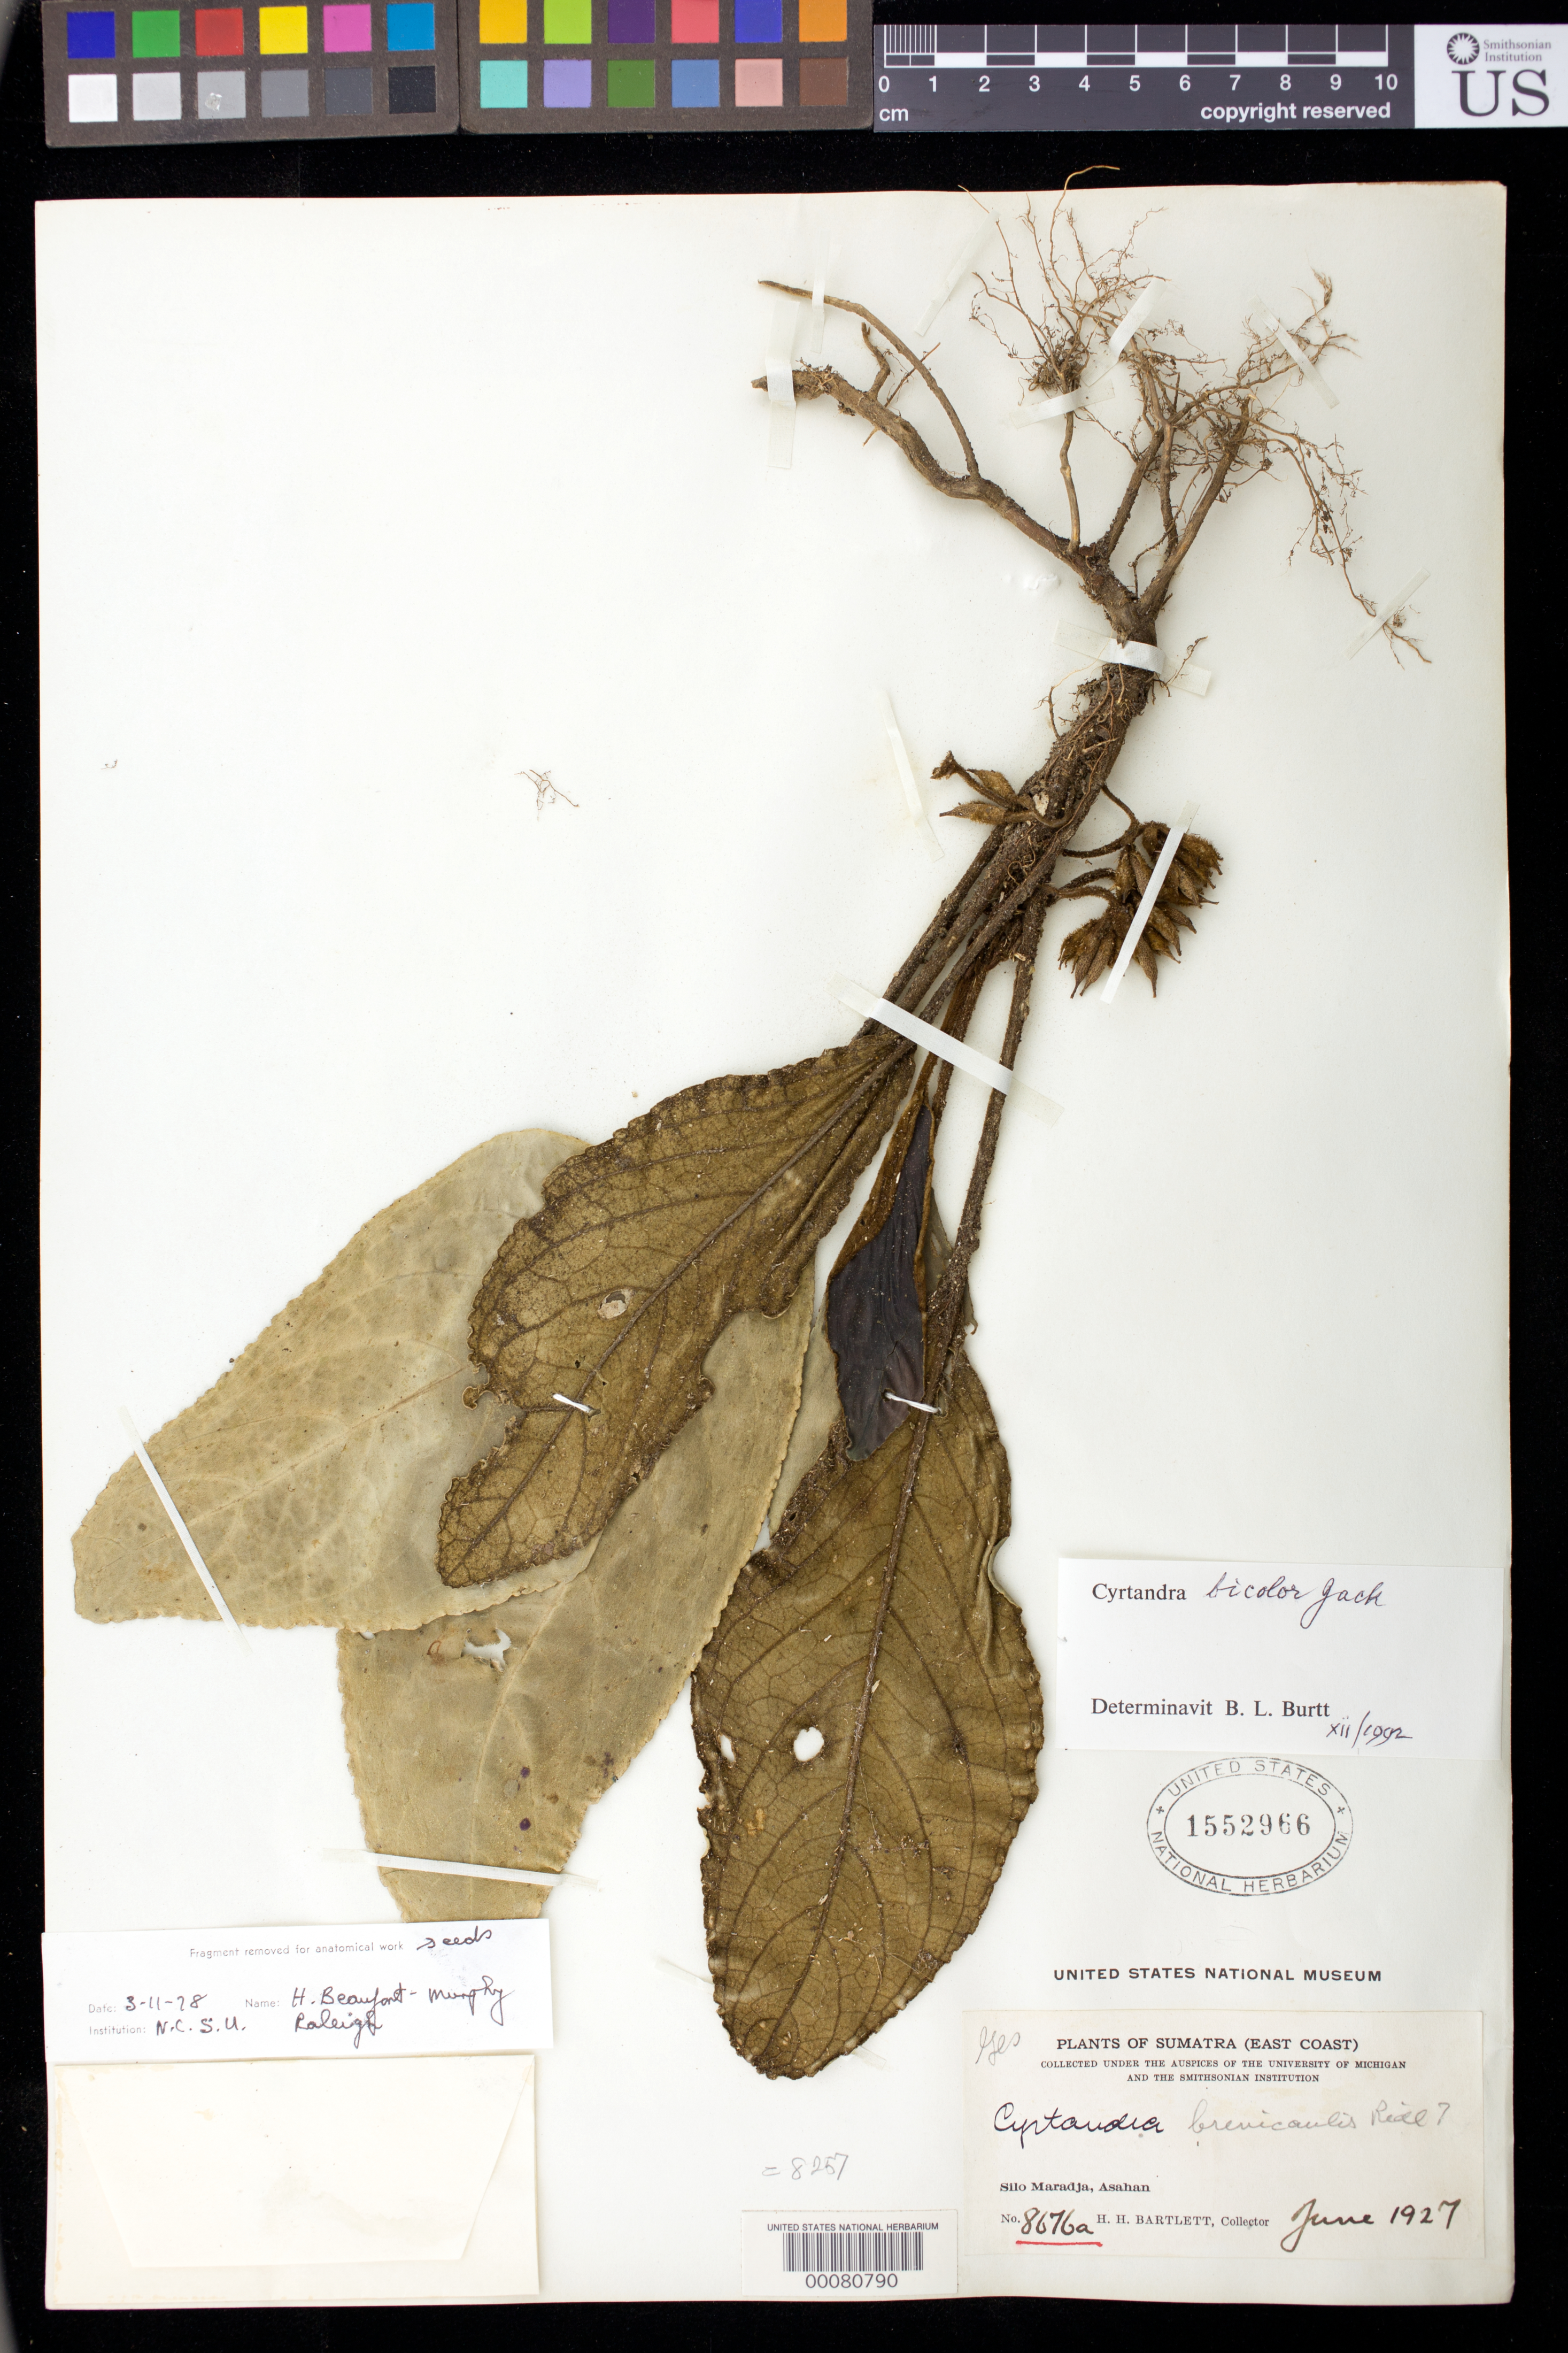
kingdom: Plantae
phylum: Tracheophyta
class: Magnoliopsida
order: Lamiales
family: Gesneriaceae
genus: Cyrtandra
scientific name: Cyrtandra bicolor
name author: Jack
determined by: Burtt, B. L.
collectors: H. H. Bartlett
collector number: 8676 A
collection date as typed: Jun 1927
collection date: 1927-06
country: Indonesia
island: Sumatra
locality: Silo maradja, asahan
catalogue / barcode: US 1552966